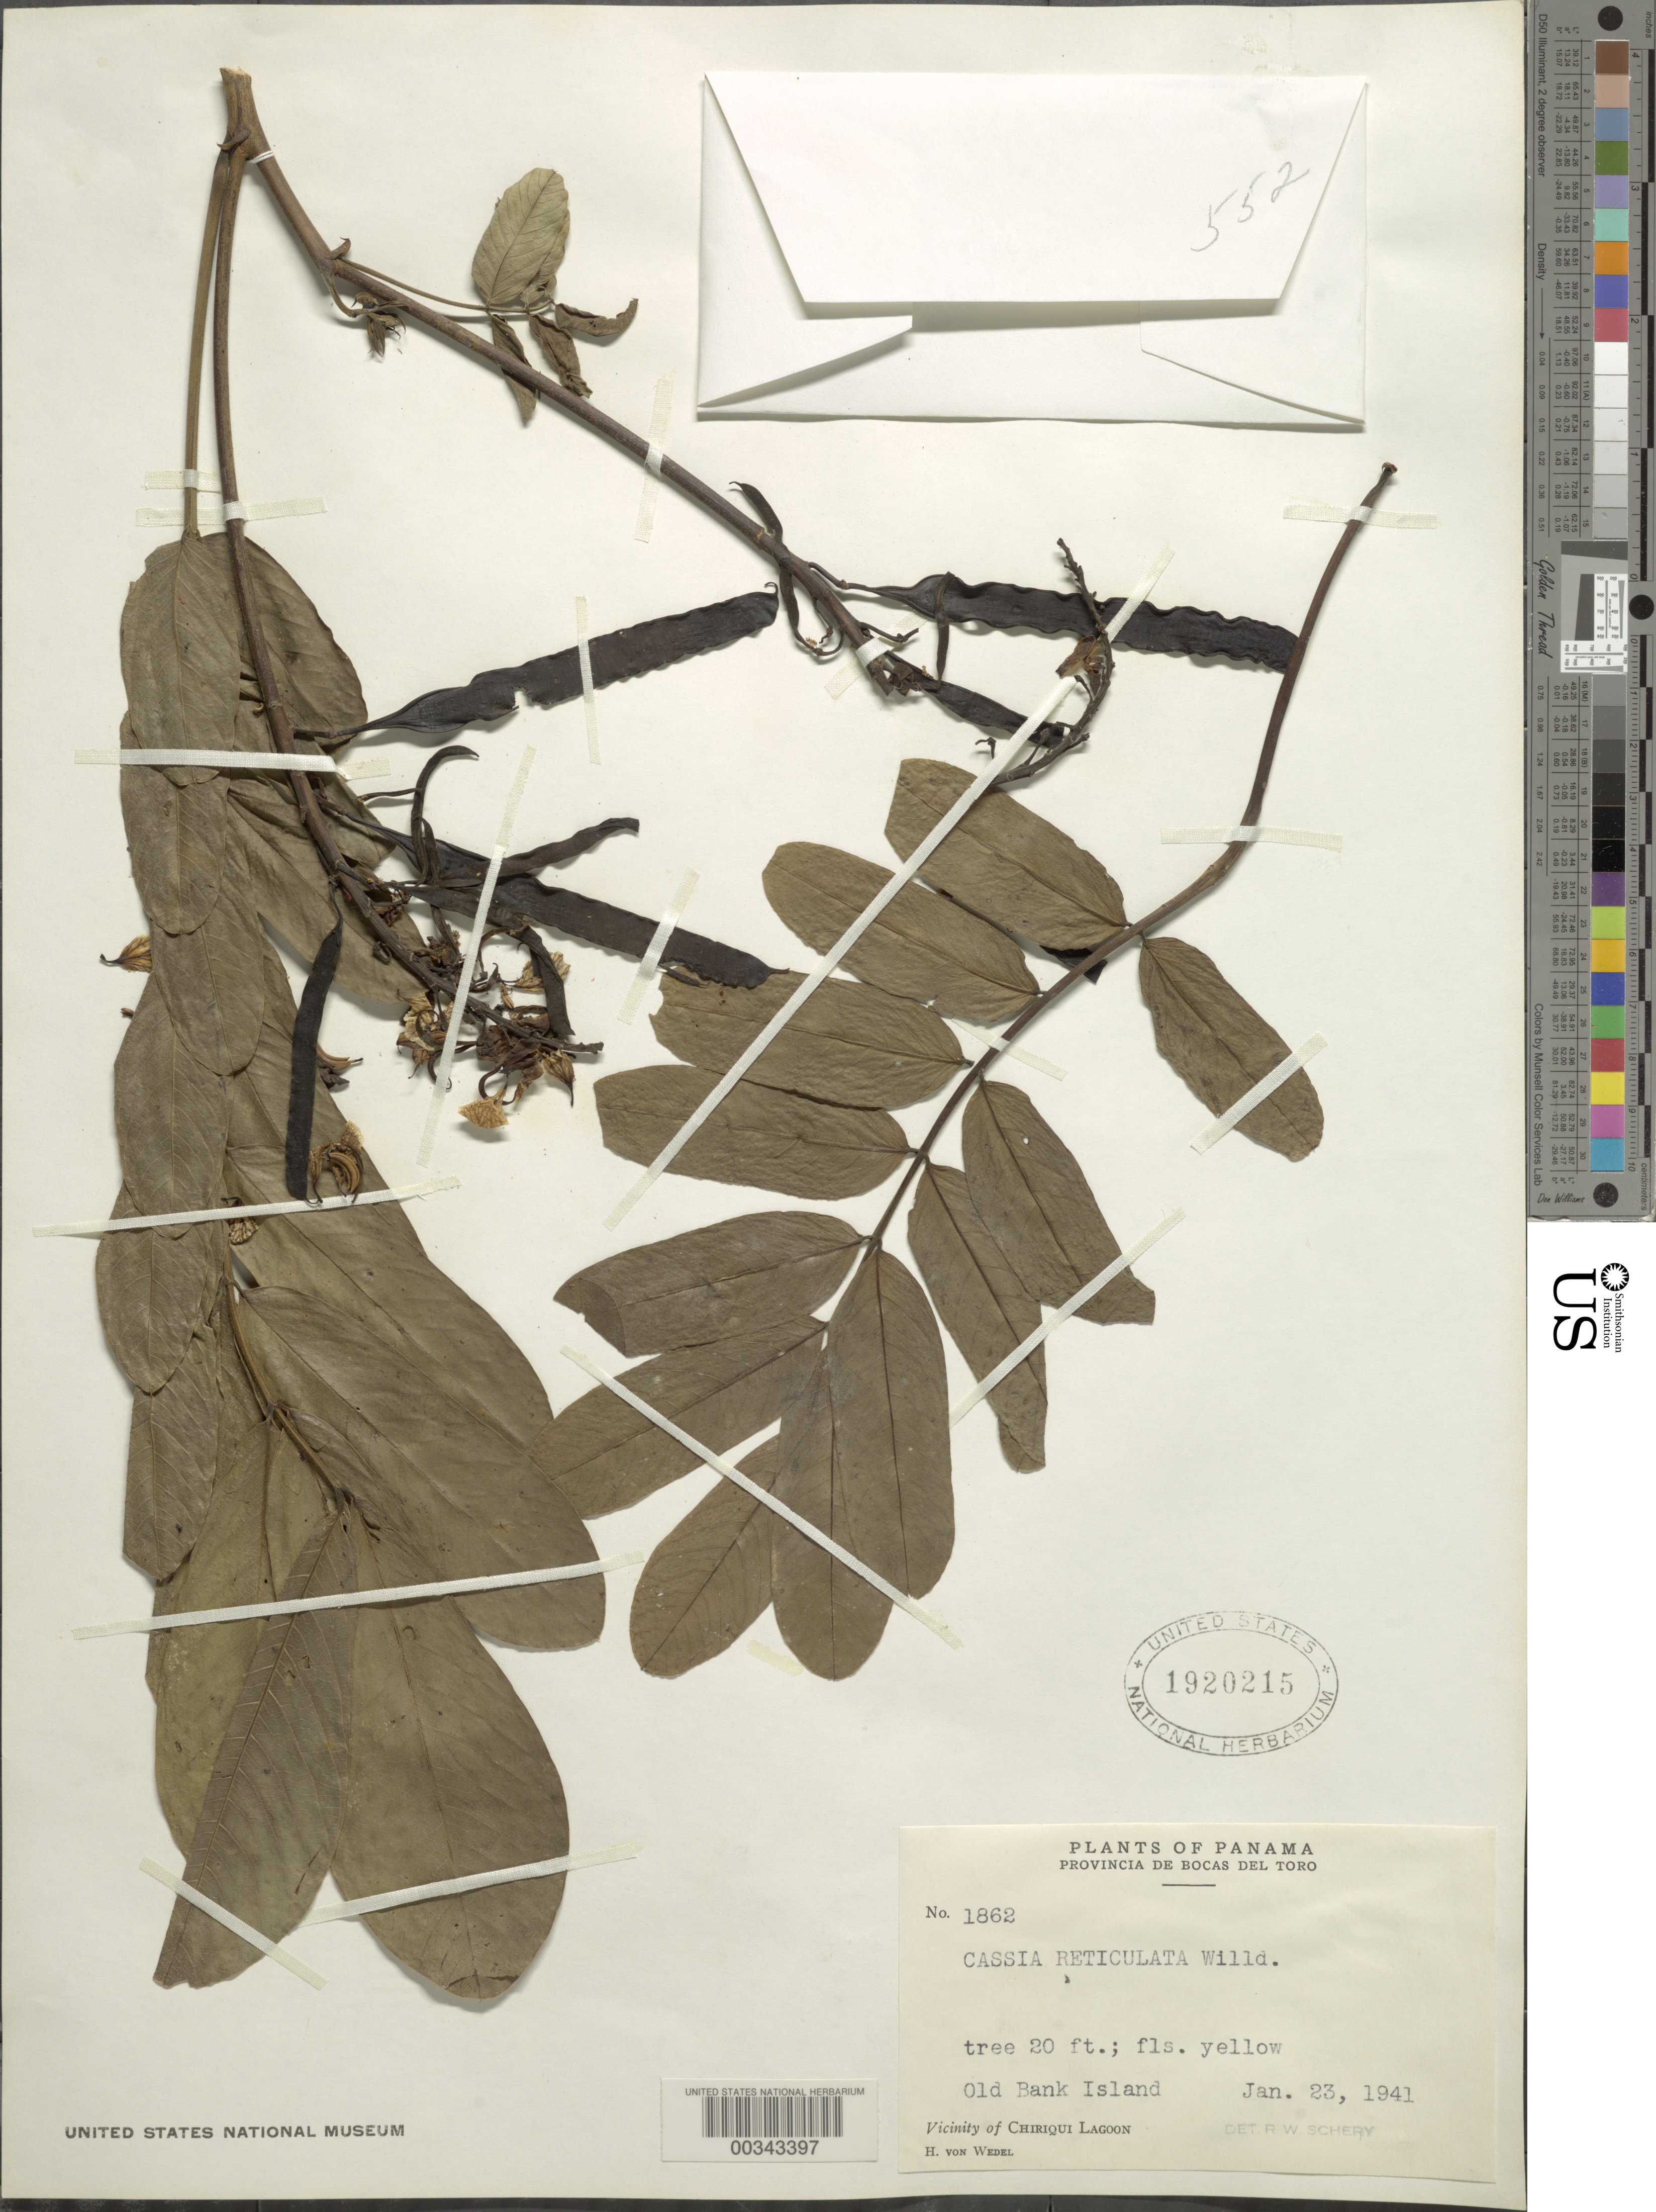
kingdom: Plantae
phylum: Tracheophyta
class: Magnoliopsida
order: Fabales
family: Fabaceae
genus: Senna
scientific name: Senna reticulata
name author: (Willd.) H.S. Irwin & Barneby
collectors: H. von Wedel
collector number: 1862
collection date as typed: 23 Jan 1941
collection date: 1941-01-23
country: Panama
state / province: Bocas del Toro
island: Bastimentos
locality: Old Bank Island [= Isla Bastimentos]; vicinity of Chiriquí Lagoon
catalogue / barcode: US 1920215